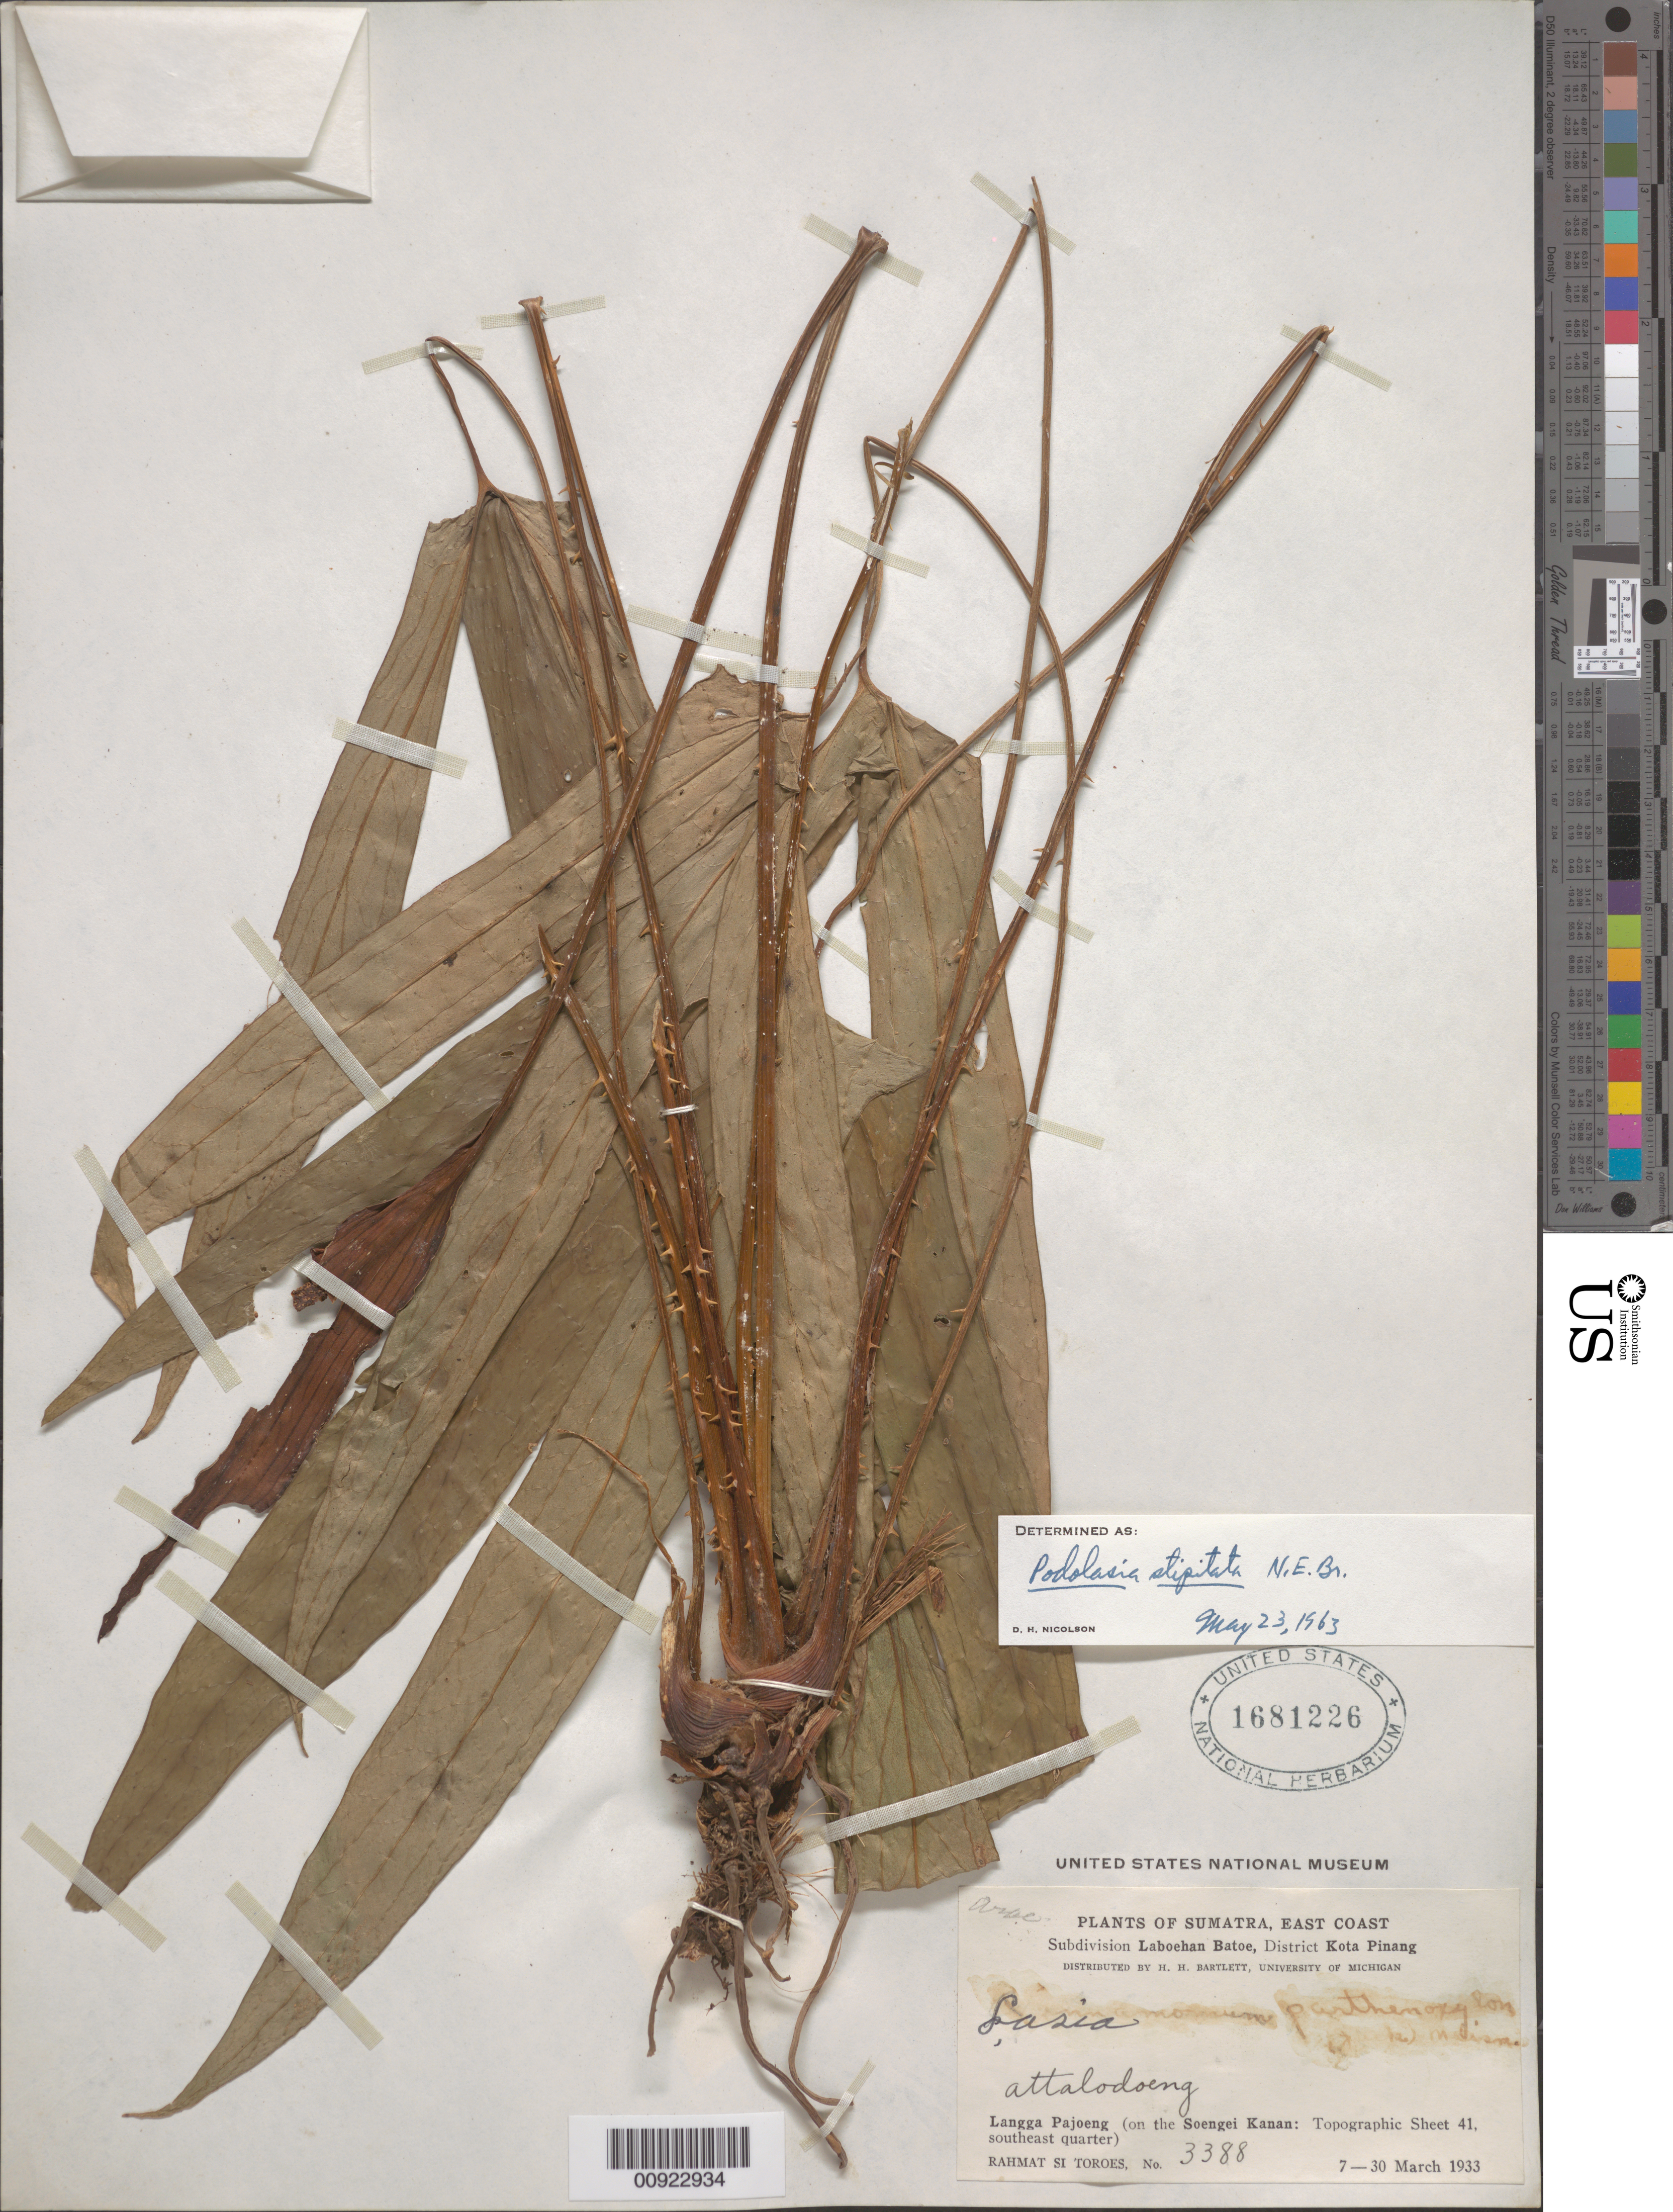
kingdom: Plantae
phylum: Tracheophyta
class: Liliopsida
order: Alismatales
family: Araceae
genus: Podolasia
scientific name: Podolasia stipitata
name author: N.E. Br.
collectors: Rahmat Si Boeea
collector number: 3388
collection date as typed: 07 Mar 1933 to 30 Mar 1933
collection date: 1933-03-07/1933-03-30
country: Indonesia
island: Sumatra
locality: District Kota Pinang: Subdivision Laboehan Batoe. Langga Pajoeng (on the Soengei Kanan)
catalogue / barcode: US 1681226